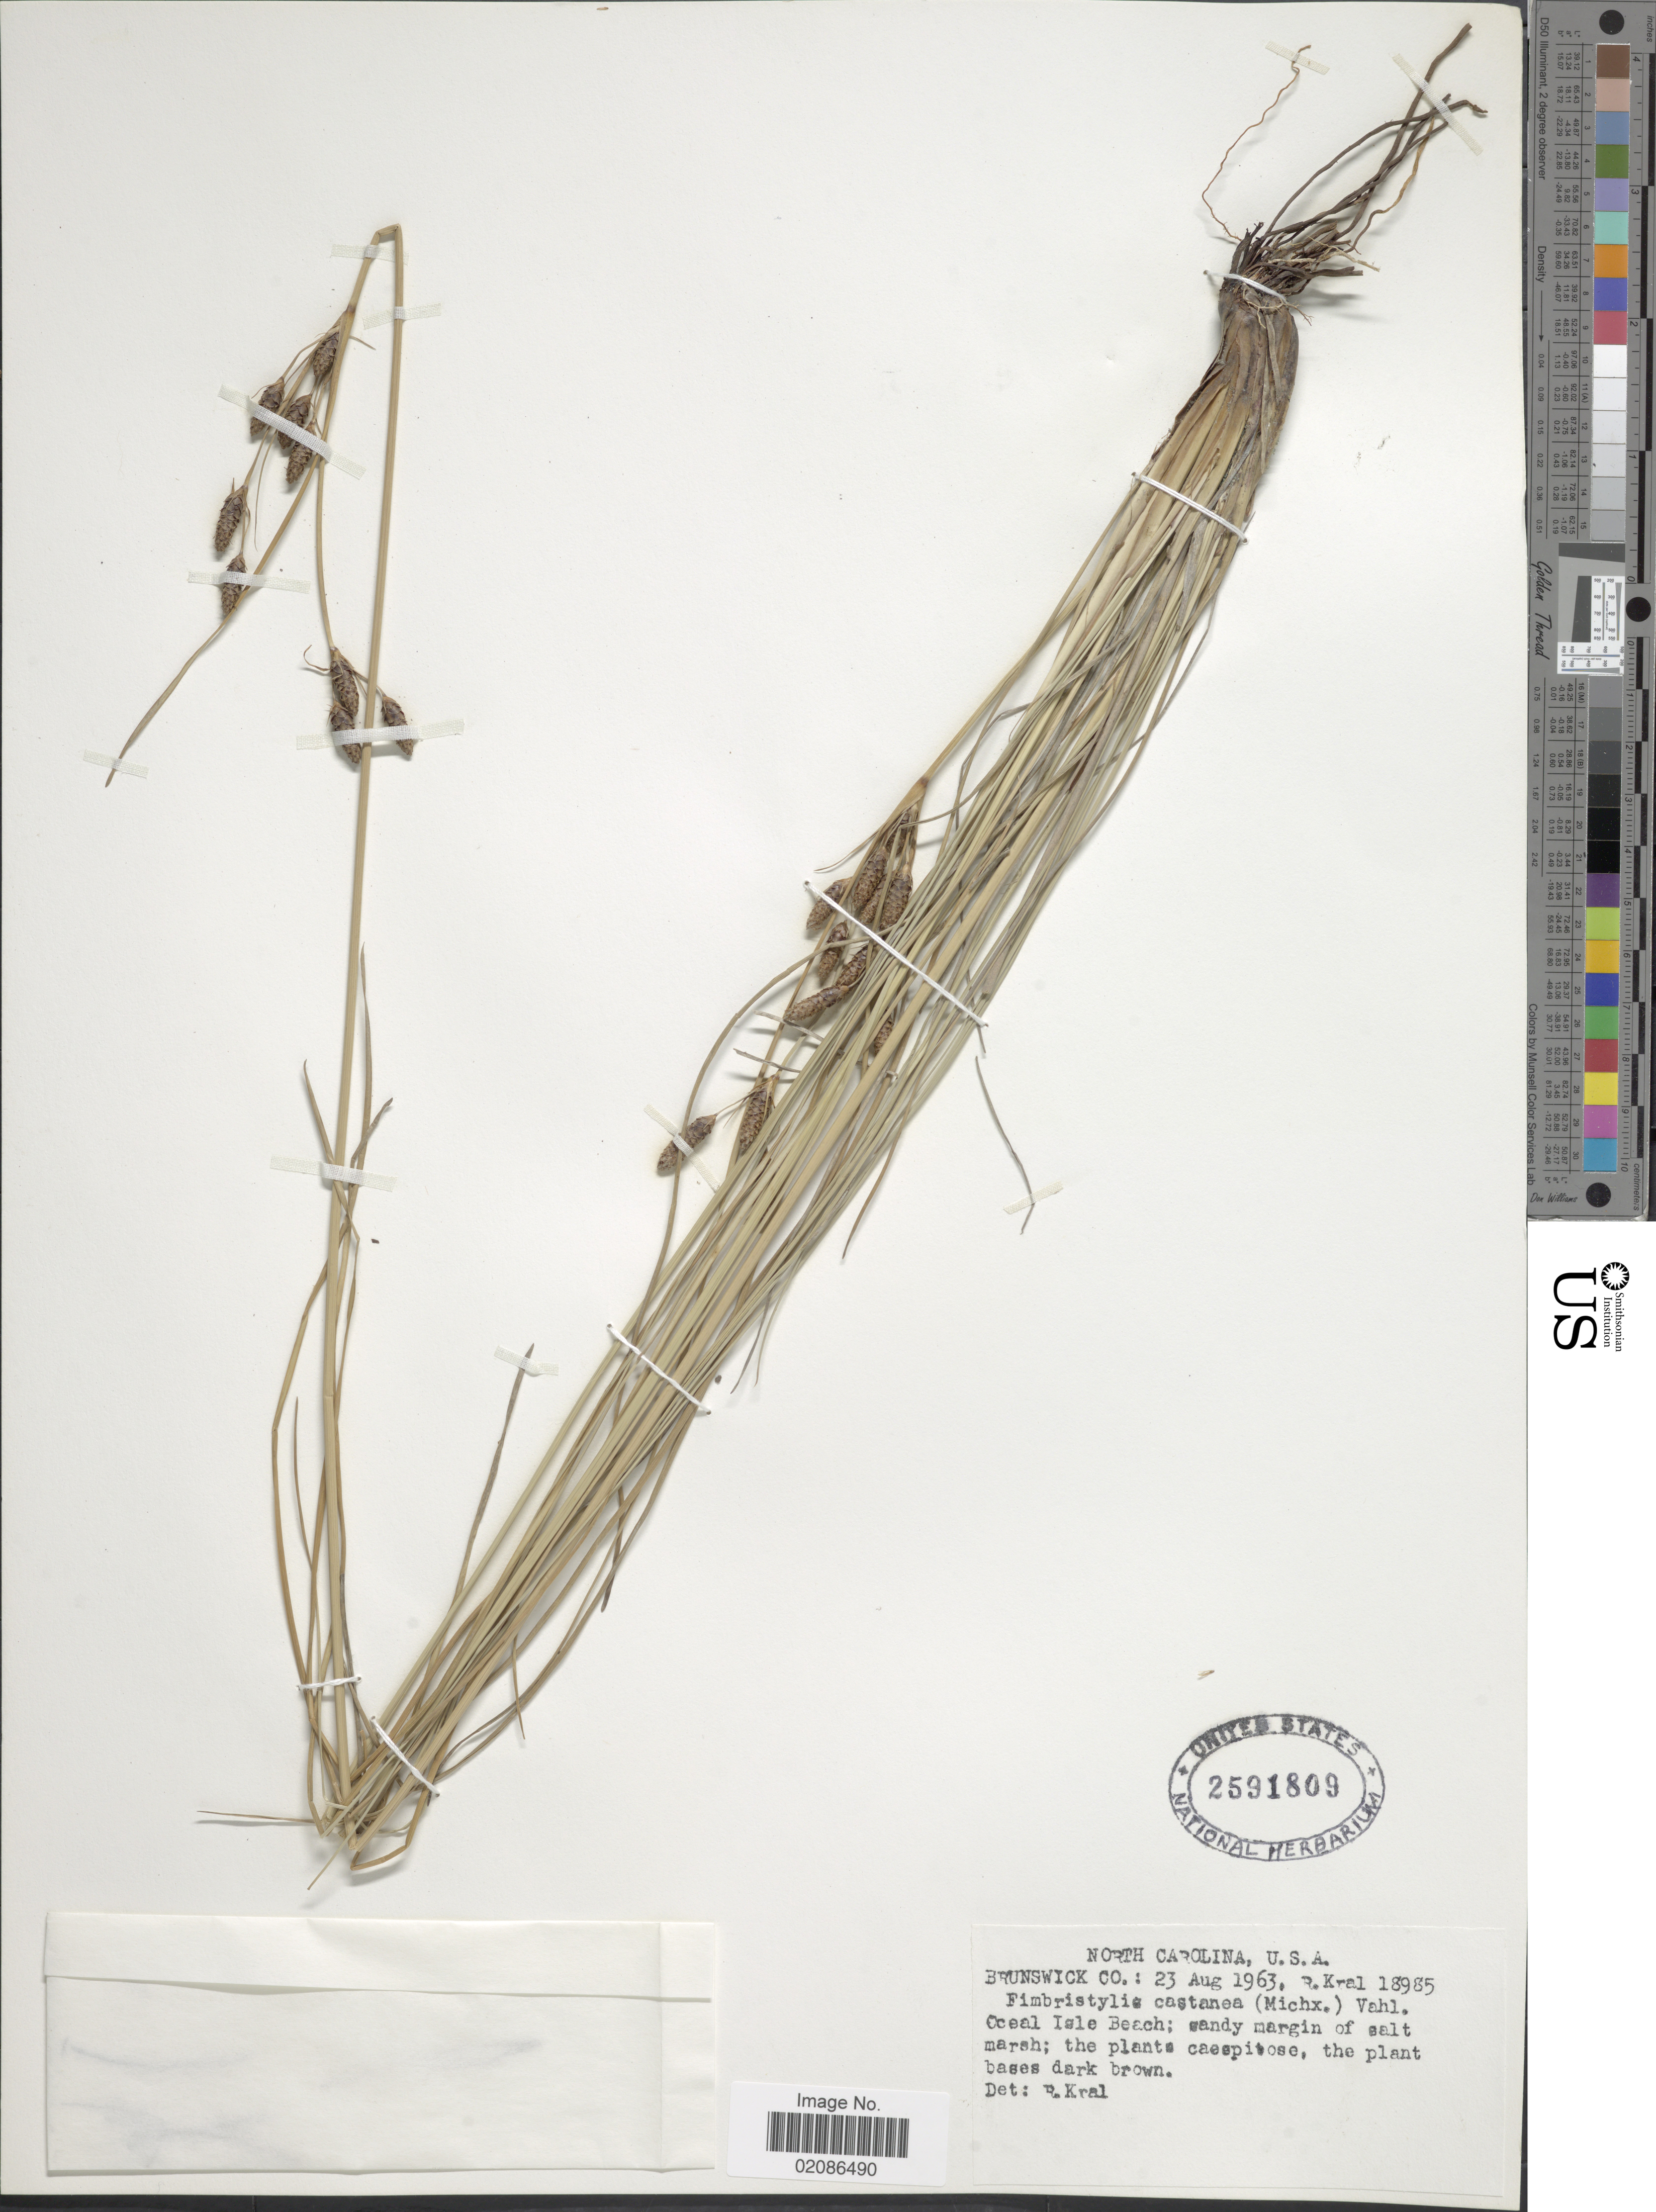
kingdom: Plantae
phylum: Tracheophyta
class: Liliopsida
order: Poales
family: Cyperaceae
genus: Fimbristylis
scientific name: Fimbristylis castanea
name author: (Michx.) Vahl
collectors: R. Kral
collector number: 18985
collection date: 1963-08-23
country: United States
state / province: North Carolina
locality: Brunswick Co; Oceal Isle Beach; sandy margin of salt marsh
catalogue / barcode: US 2591809